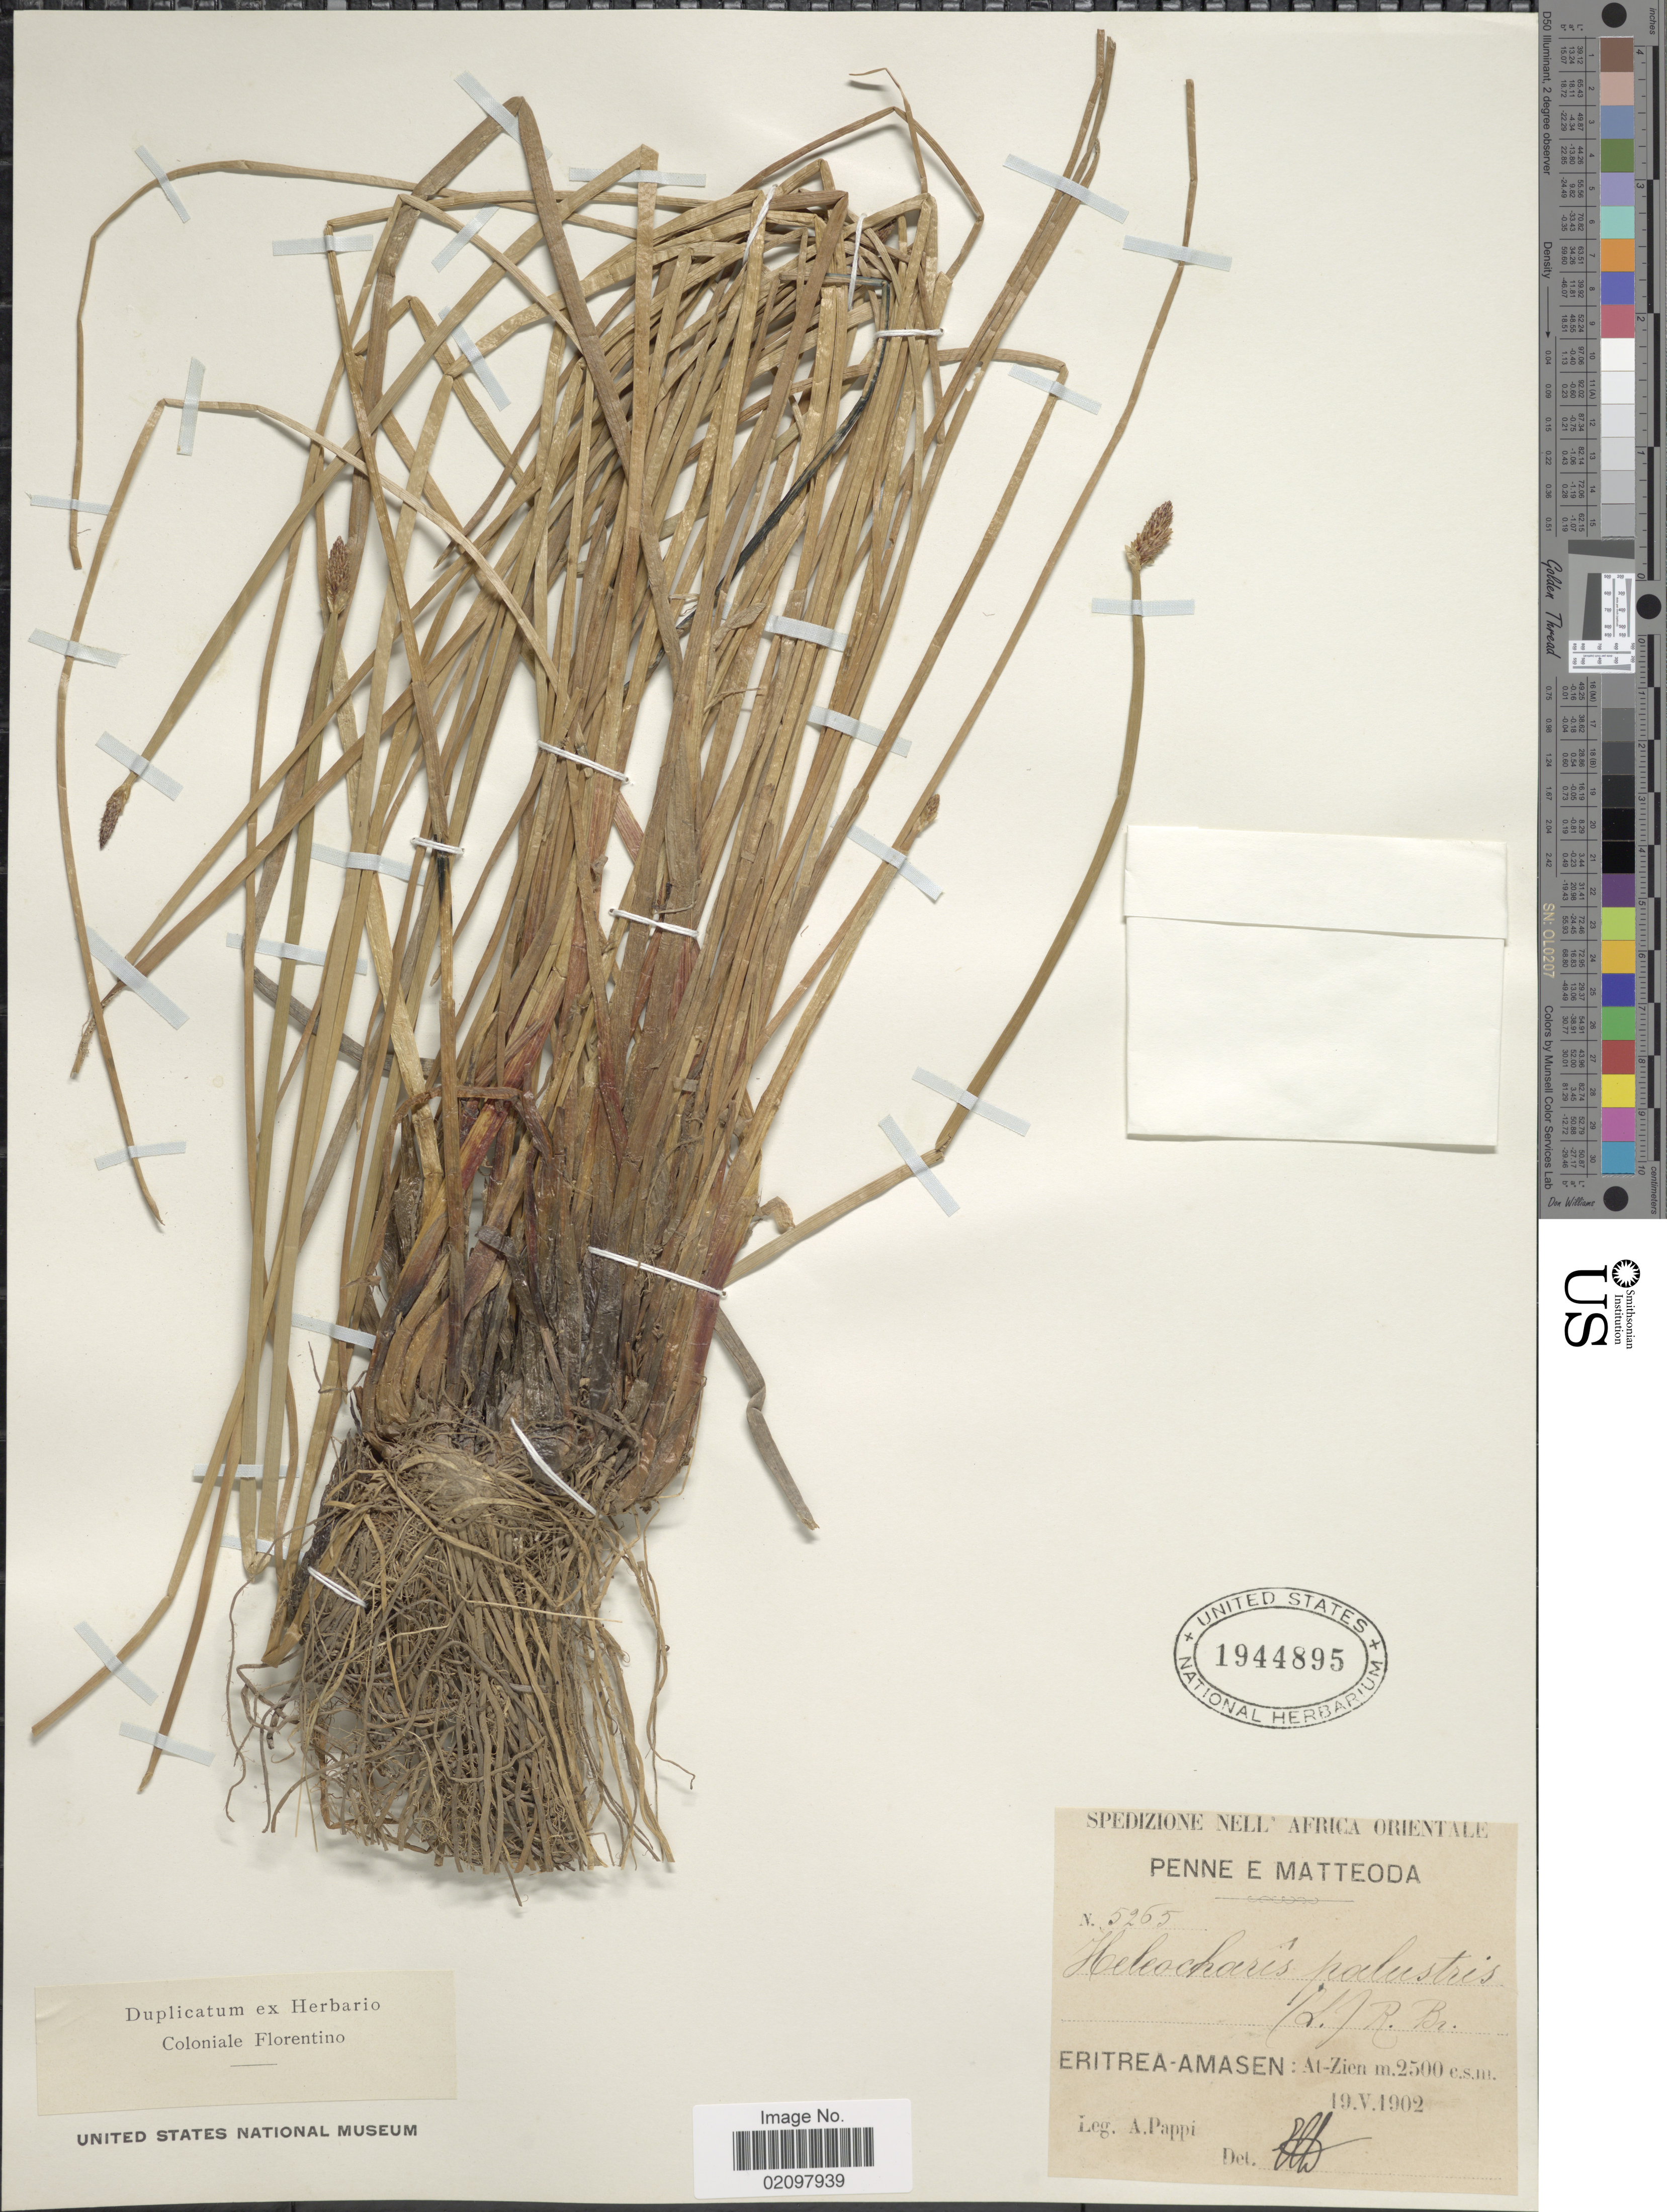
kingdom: Plantae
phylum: Tracheophyta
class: Liliopsida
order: Poales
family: Cyperaceae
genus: Eleocharis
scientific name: Eleocharis palustris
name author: (L.) Roem. & Schult.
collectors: A. Pappi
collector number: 5265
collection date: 1902-05-19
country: Eritrea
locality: Amasen: At-Zien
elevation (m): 2500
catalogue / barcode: US 1944895